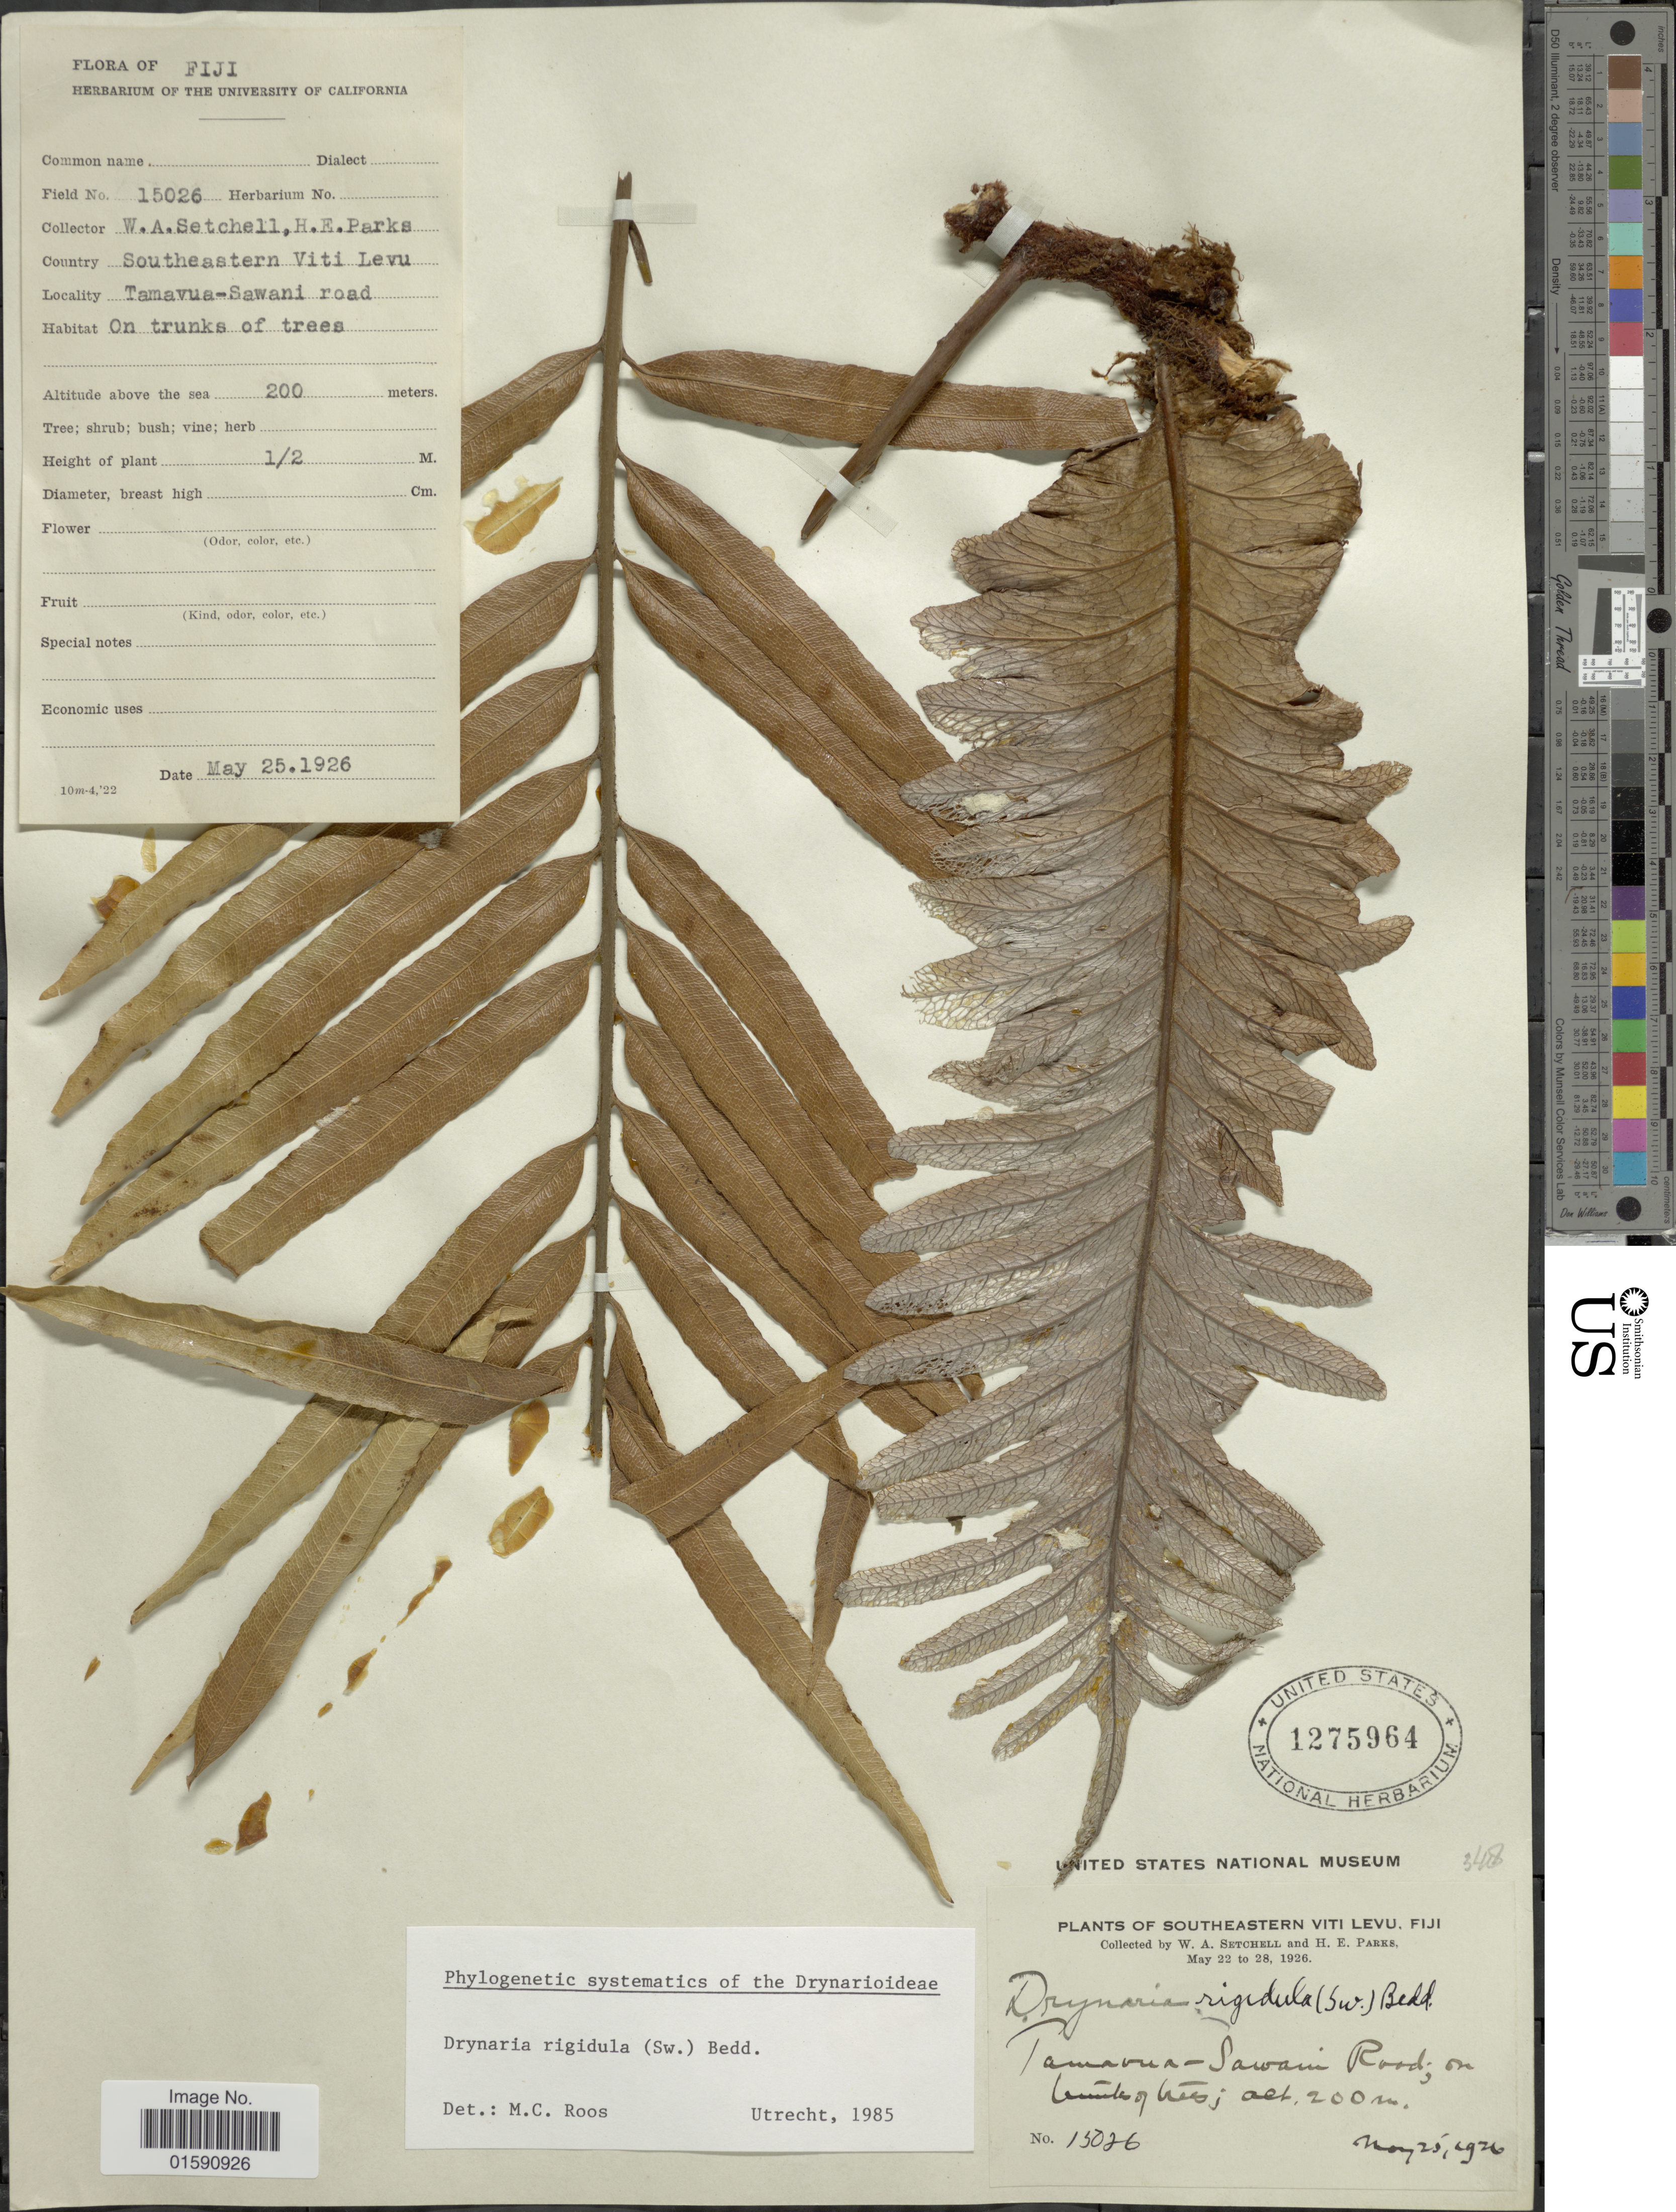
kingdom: Plantae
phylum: Tracheophyta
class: Polypodiopsida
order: Polypodiales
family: Polypodiaceae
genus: Drynaria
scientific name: Drynaria rigidula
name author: (Sw.) Bedd.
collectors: W. Setchell & H. E. Parks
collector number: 15026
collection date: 1926-05-25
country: Fiji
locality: Southern Viti Levu, Tamavau Sawani Road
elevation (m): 200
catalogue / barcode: US 1275964